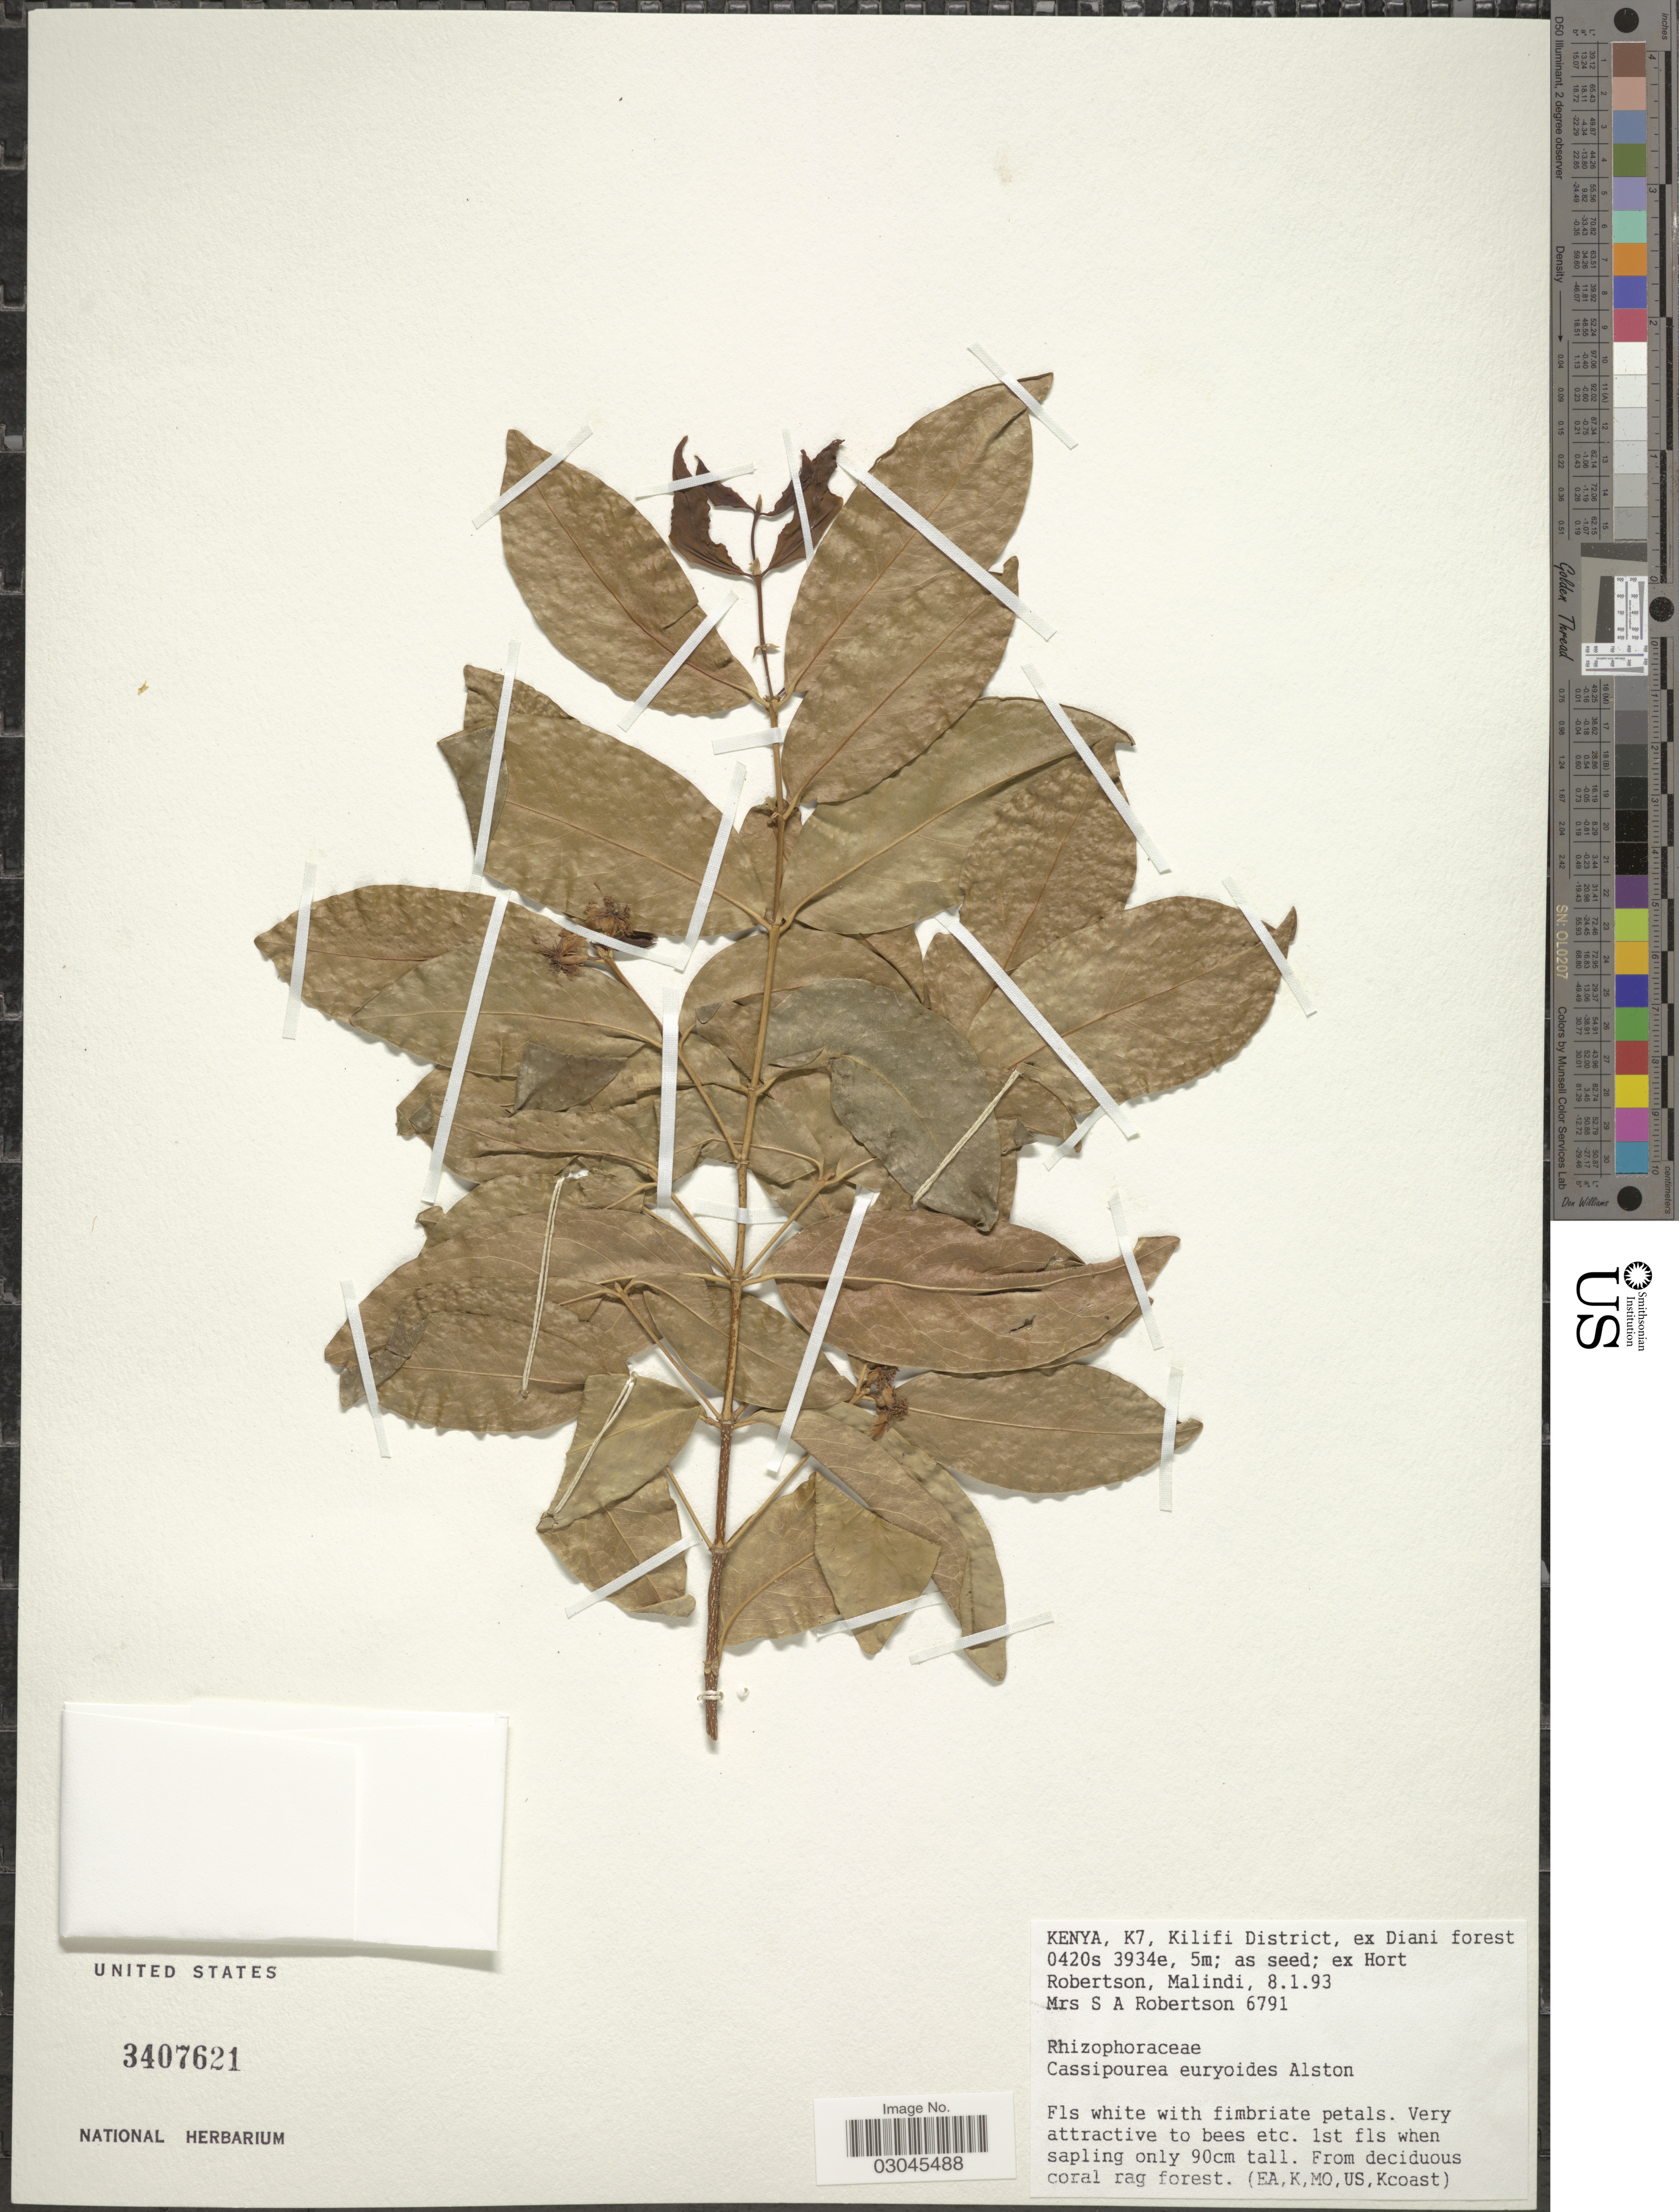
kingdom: Plantae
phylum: Tracheophyta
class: Magnoliopsida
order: Malpighiales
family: Rhizophoraceae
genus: Cassipourea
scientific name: Cassipourea euryoides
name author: Alston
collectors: S. Robertson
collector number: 6791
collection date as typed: Transcribed d/m/y: 8/1/93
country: Kenya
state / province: Kilifi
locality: K7, Kilifi District.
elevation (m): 5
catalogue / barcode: US 3407621